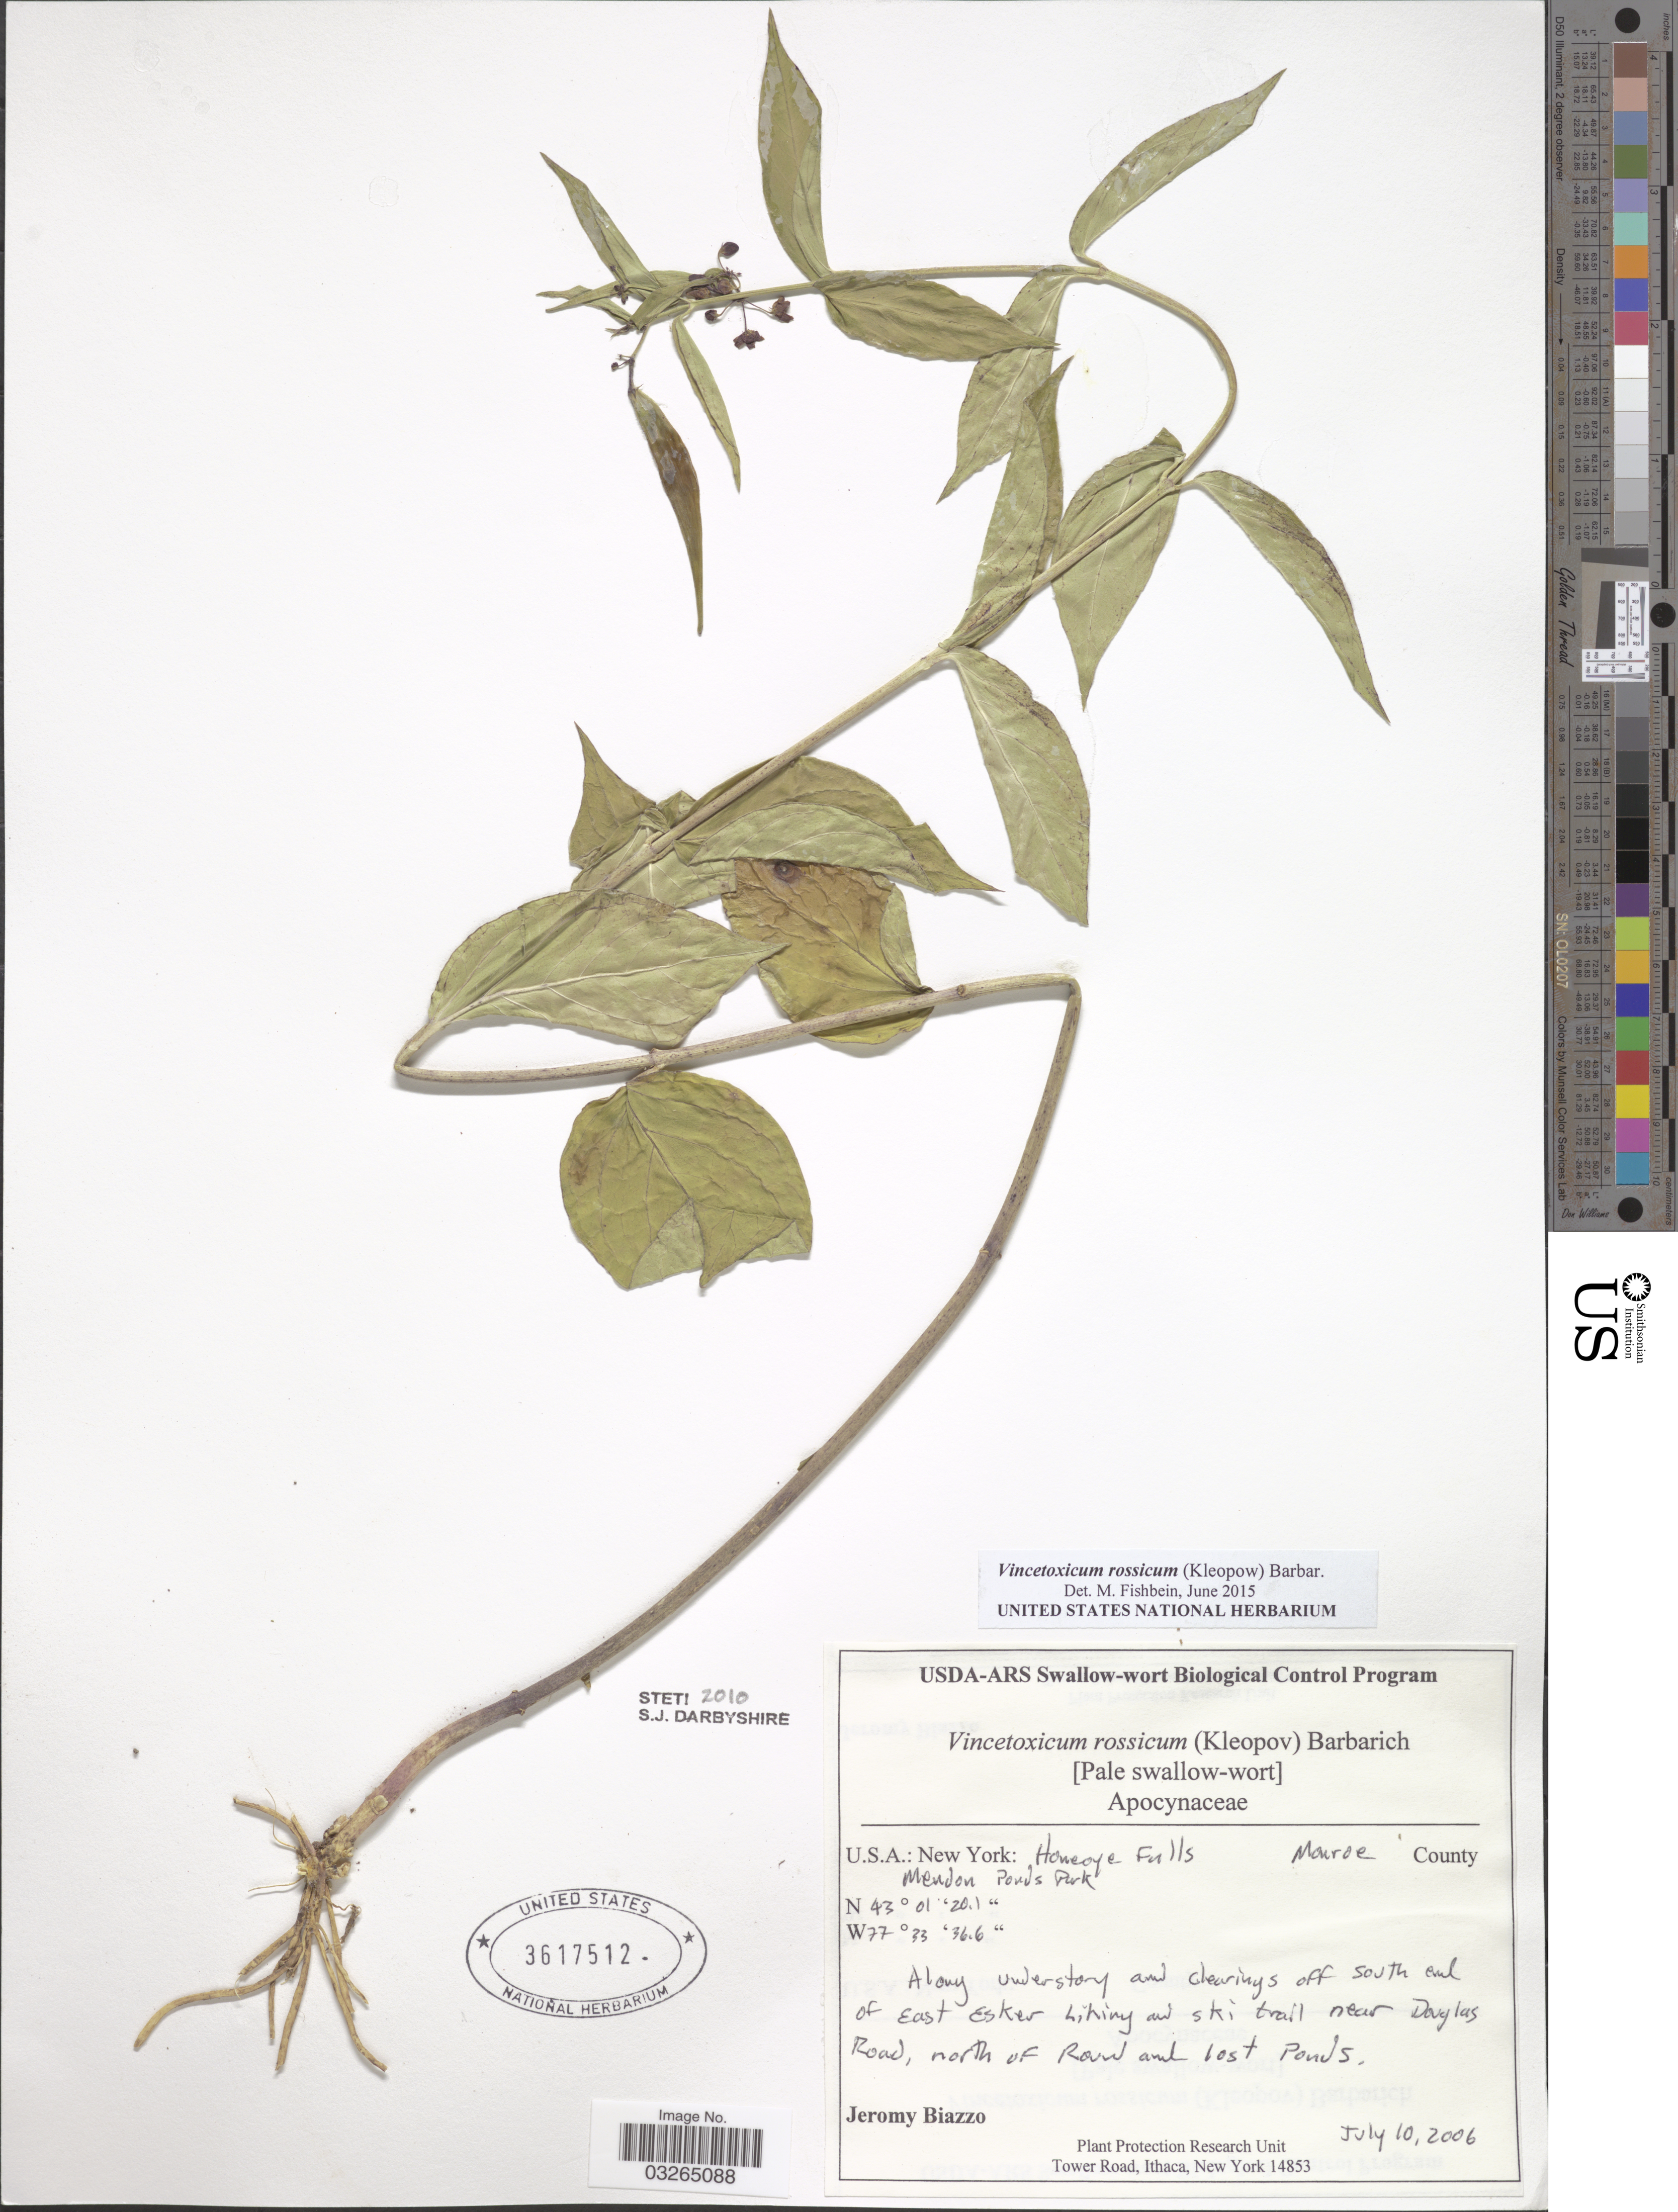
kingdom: Plantae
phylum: Tracheophyta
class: Magnoliopsida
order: Gentianales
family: Apocynaceae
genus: Vincetoxicum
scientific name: Vincetoxicum rossicum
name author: Barbar.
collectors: J. Biazzo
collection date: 2006-07-10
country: United States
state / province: New York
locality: U.S.A.: Honeoye Falls. Monroe County. Mendon Ponds Park. Along Understory and clearings off south end of East Esker hiking and ski trail near Douglas Road, north of Round and lost Ponds.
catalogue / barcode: US 3617512